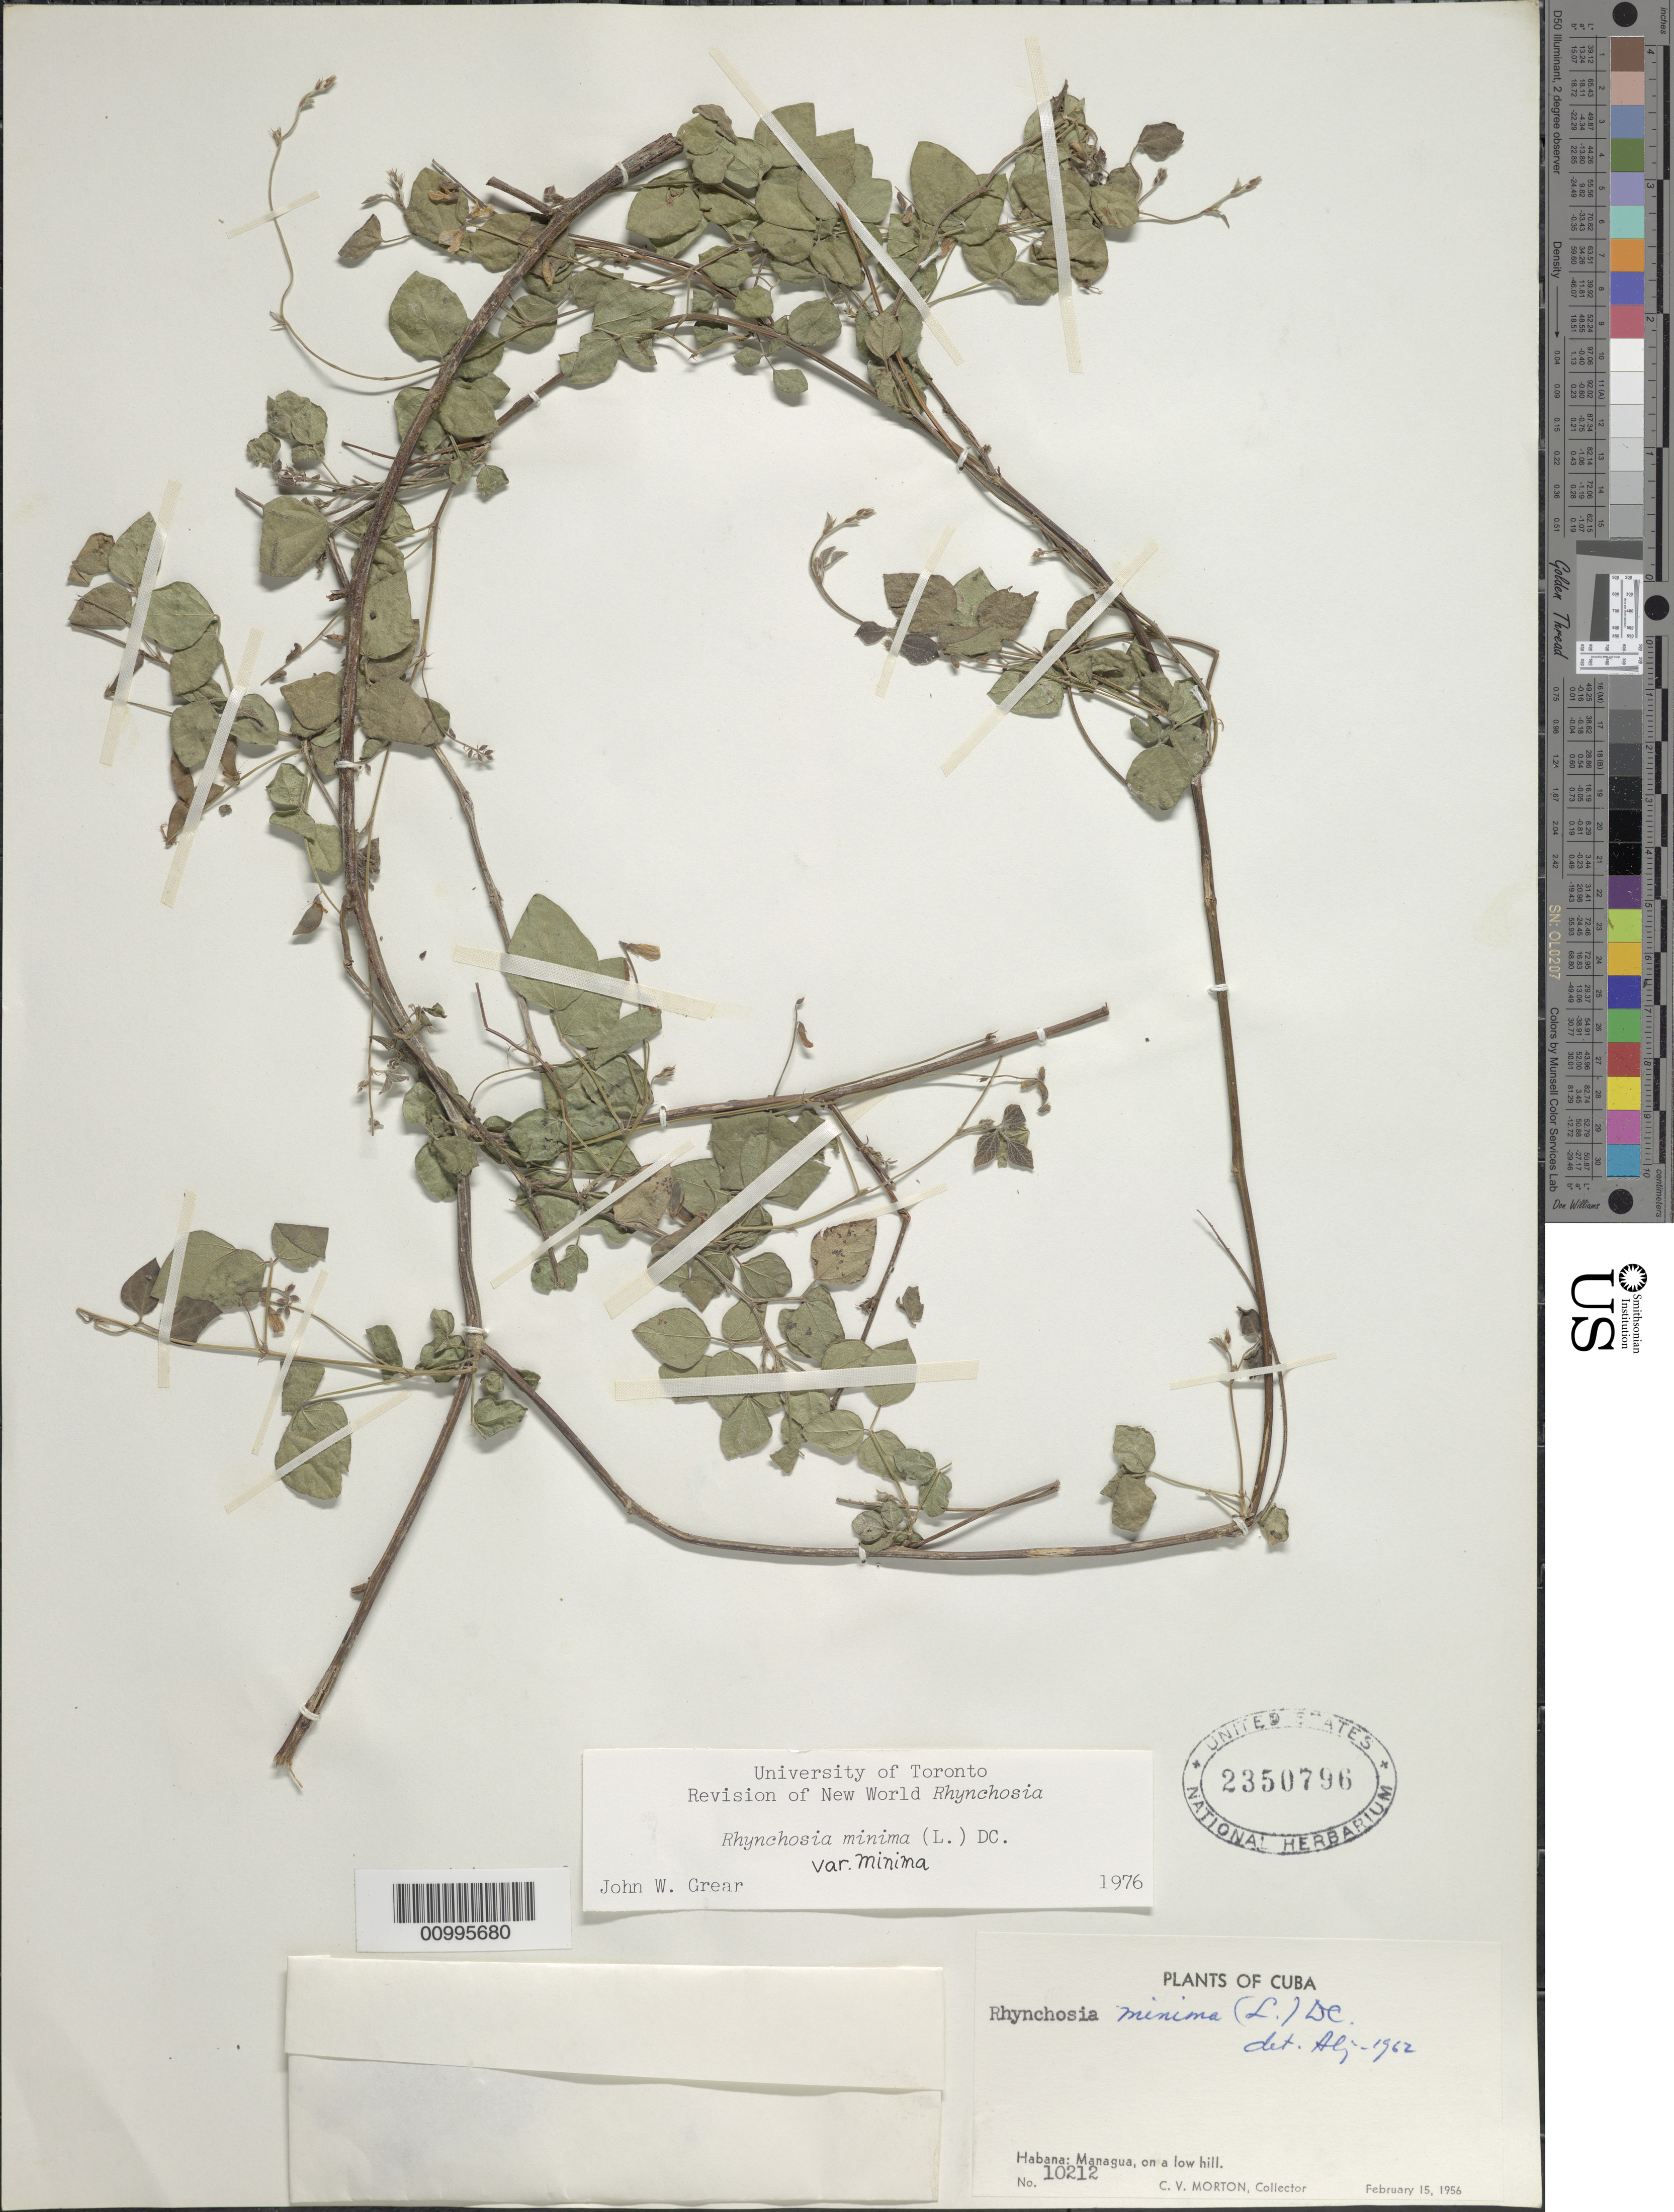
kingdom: Plantae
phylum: Tracheophyta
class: Magnoliopsida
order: Fabales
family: Fabaceae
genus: Rhynchosia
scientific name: Rhynchosia minima var. minima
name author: (L.) DC.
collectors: C. V. Morton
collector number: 10212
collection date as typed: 15 Feb 1956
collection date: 1956-02-15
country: Cuba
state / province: La Habana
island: Cuba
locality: Managua, on a low hill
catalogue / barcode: US 2350796